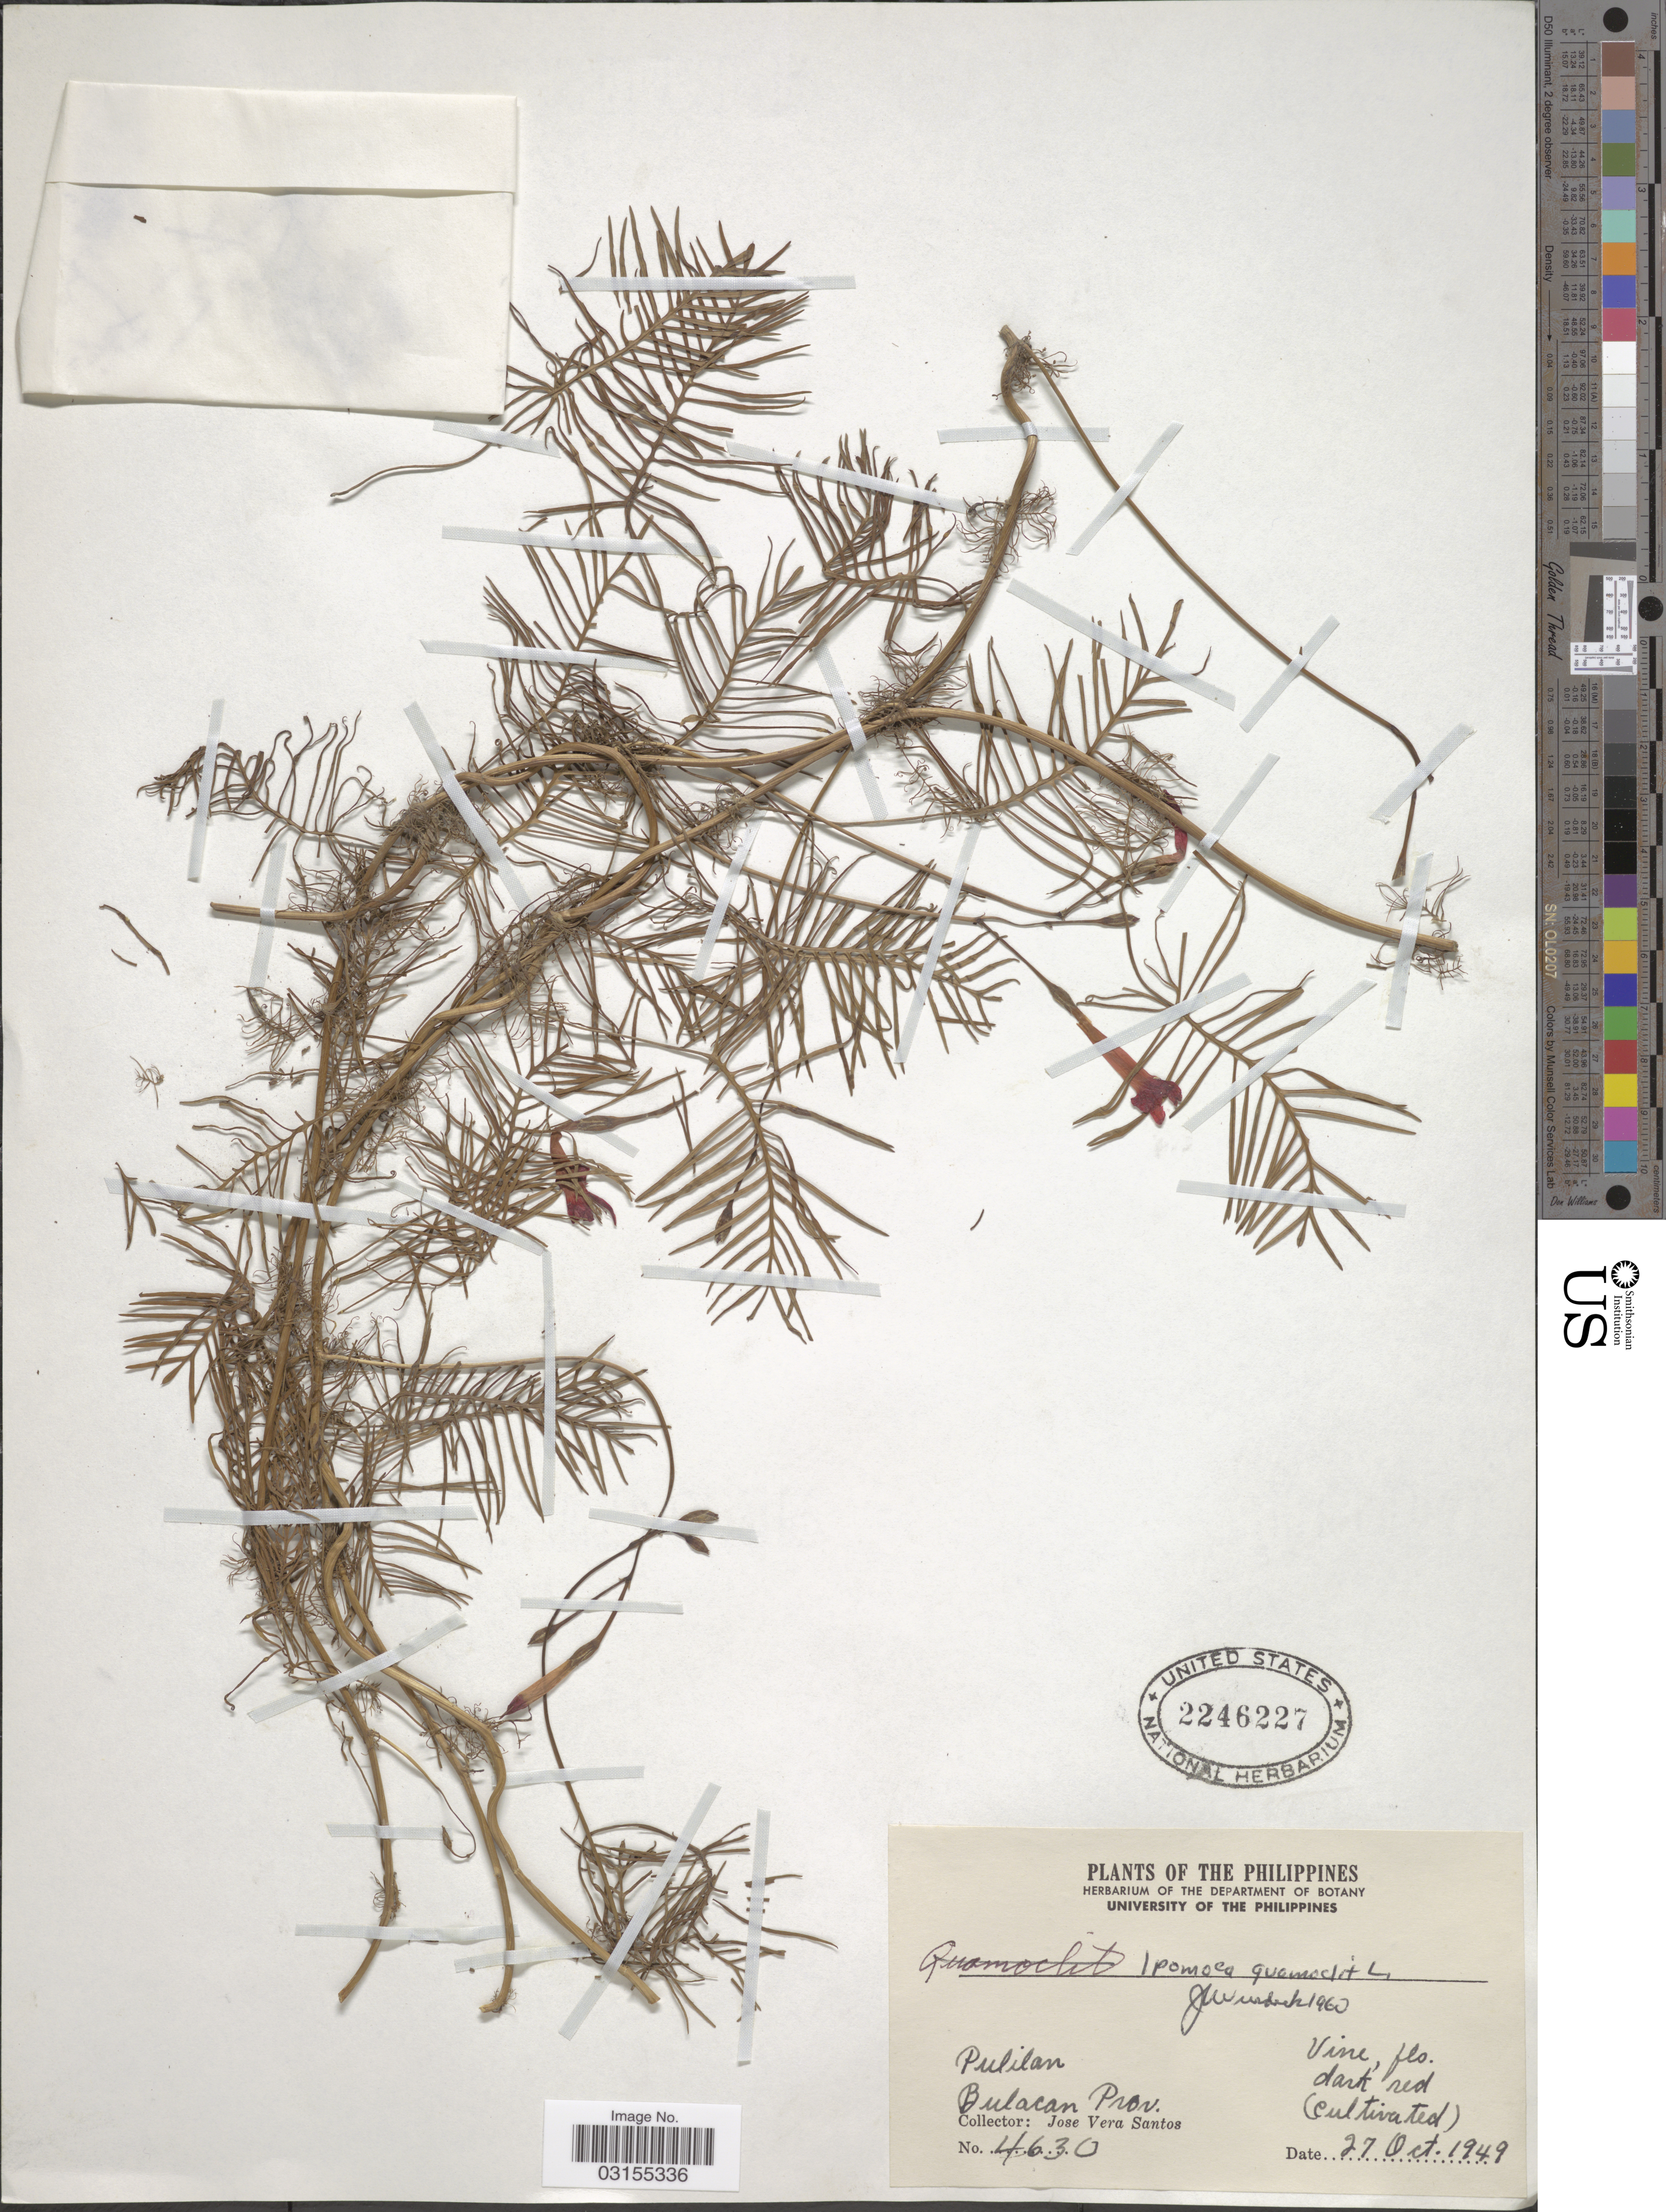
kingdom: Plantae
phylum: Tracheophyta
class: Magnoliopsida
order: Solanales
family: Convolvulaceae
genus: Ipomoea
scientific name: Ipomoea quamoclit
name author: L.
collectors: J. V. Santos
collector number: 4630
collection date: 1949-10-27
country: Philippines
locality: Pulilan Bulacan Prov..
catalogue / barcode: US 2246227